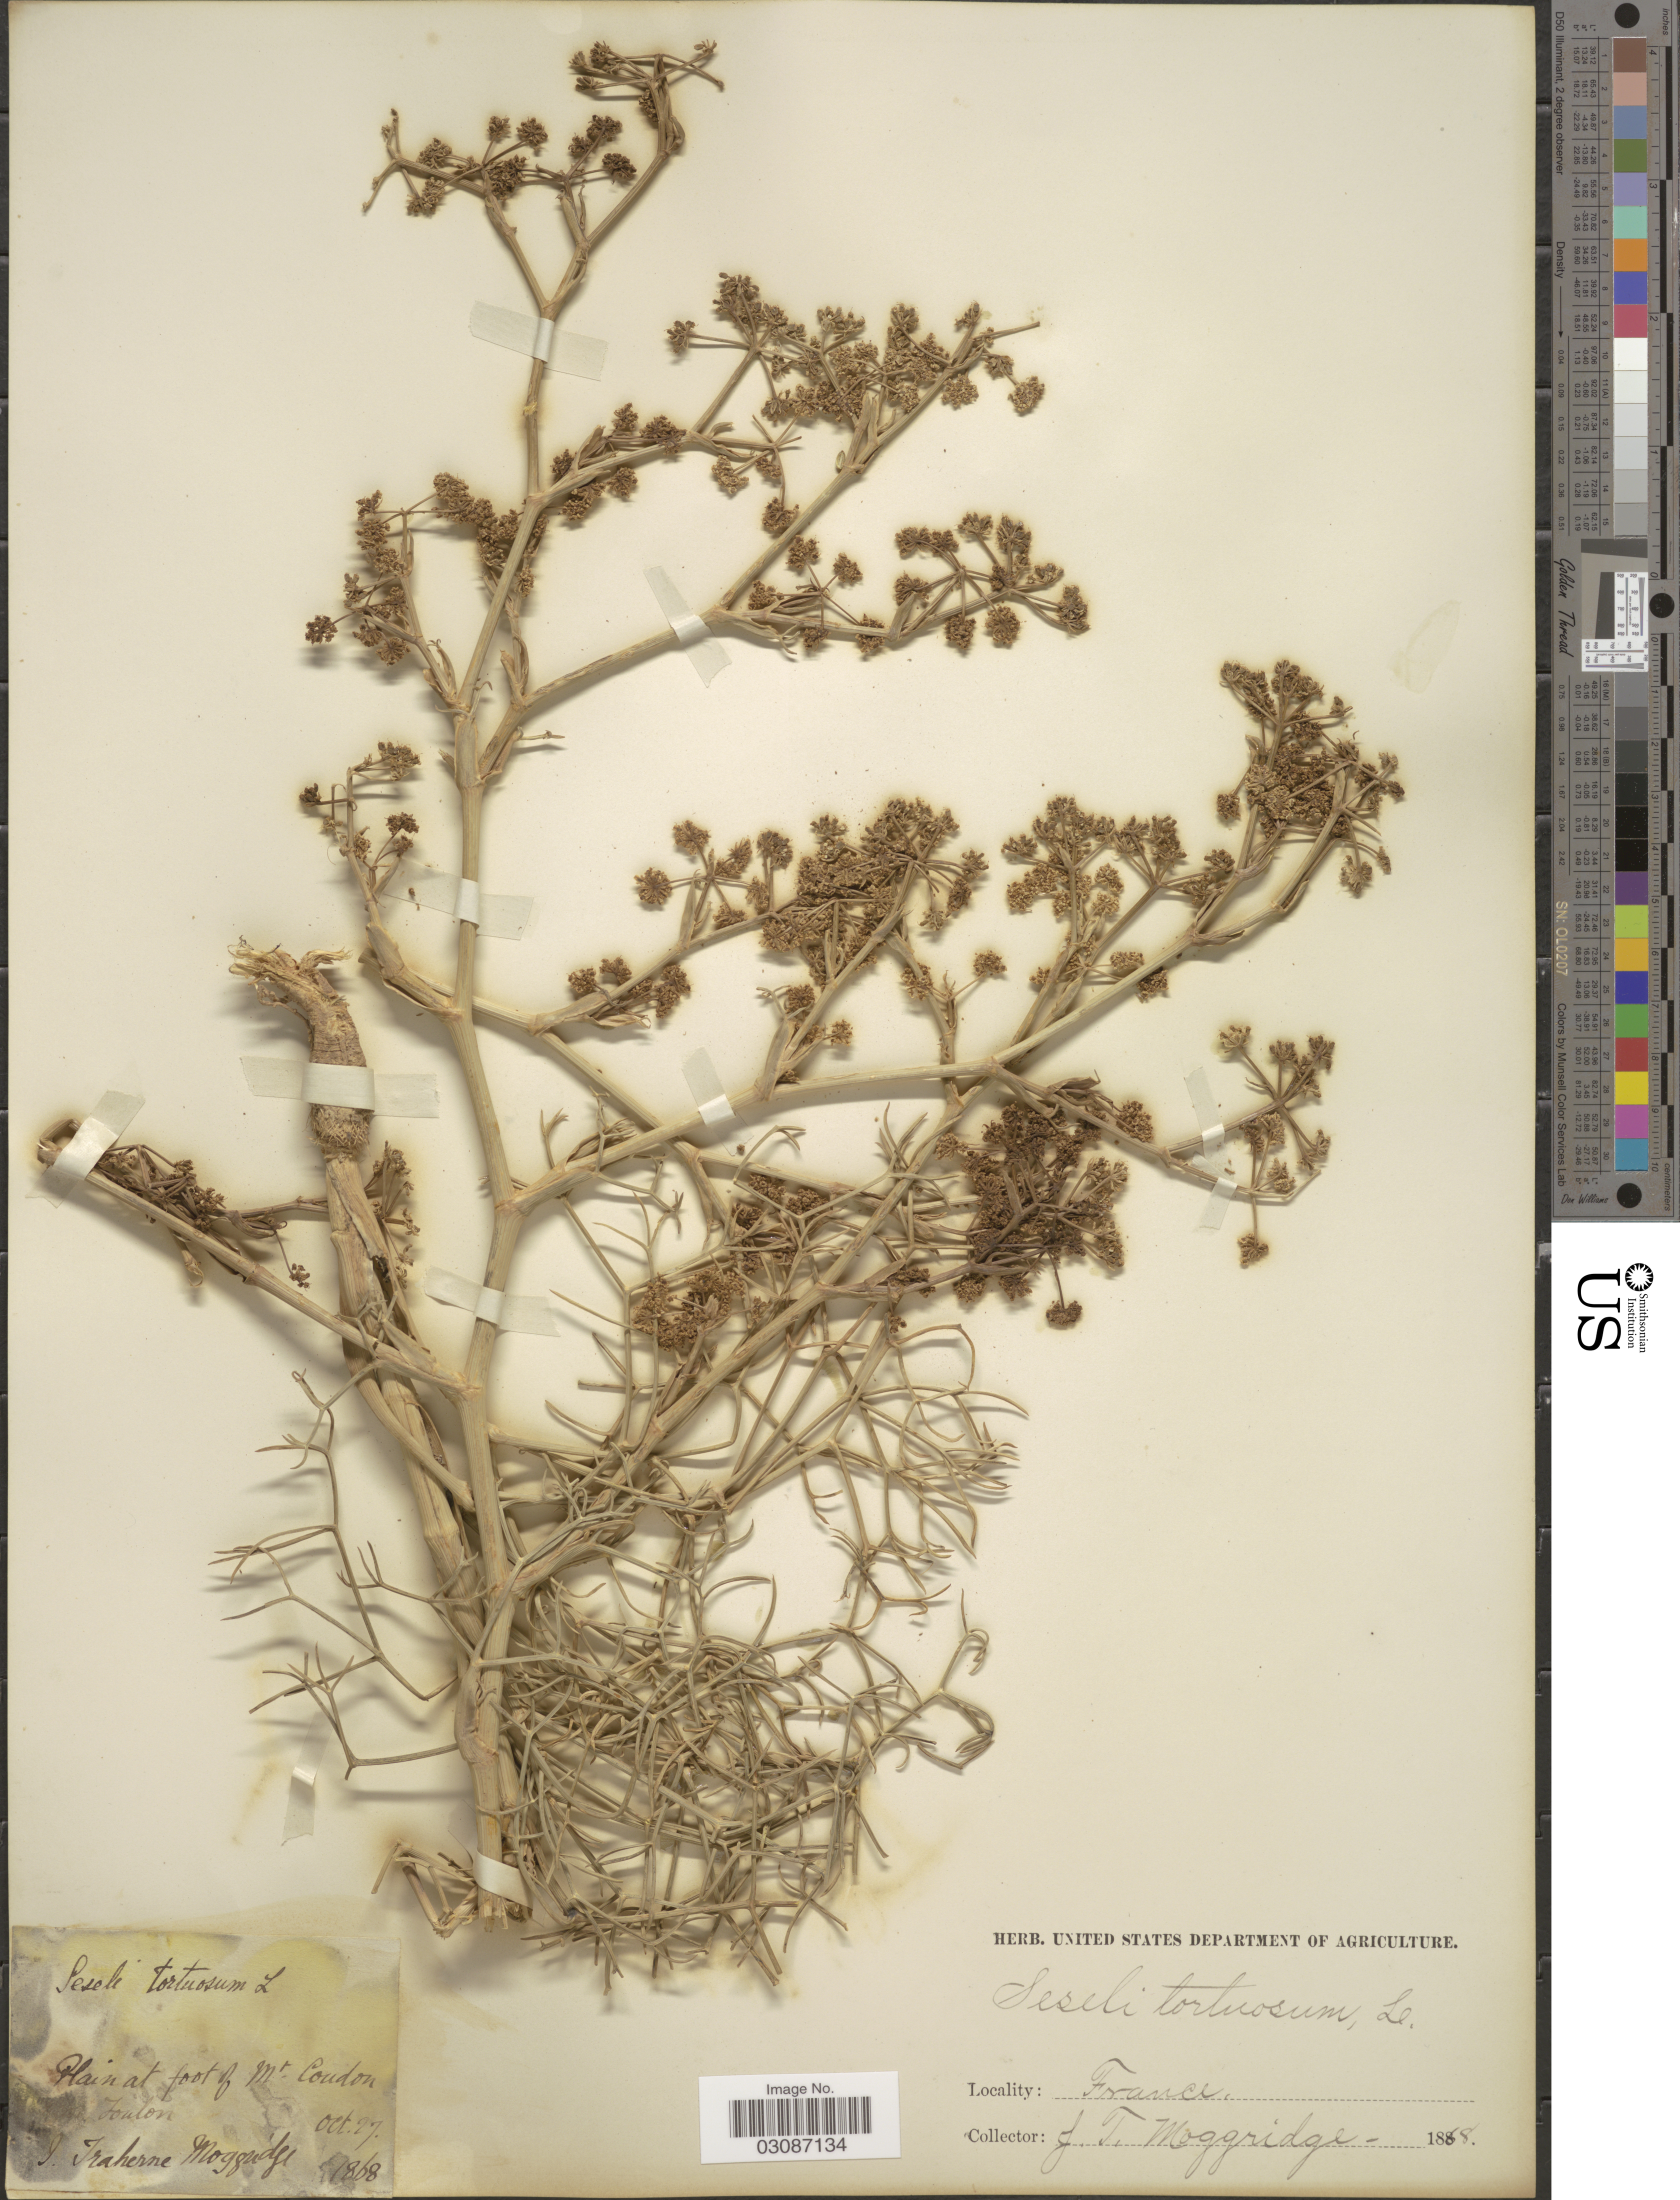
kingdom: Plantae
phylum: Tracheophyta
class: Magnoliopsida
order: Apiales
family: Apiaceae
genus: Seseli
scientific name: Seseli tortuosum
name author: L.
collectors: J. T. Moggridge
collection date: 1868-10-27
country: France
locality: Plain at foot of Mt. Coudon. Toulon.